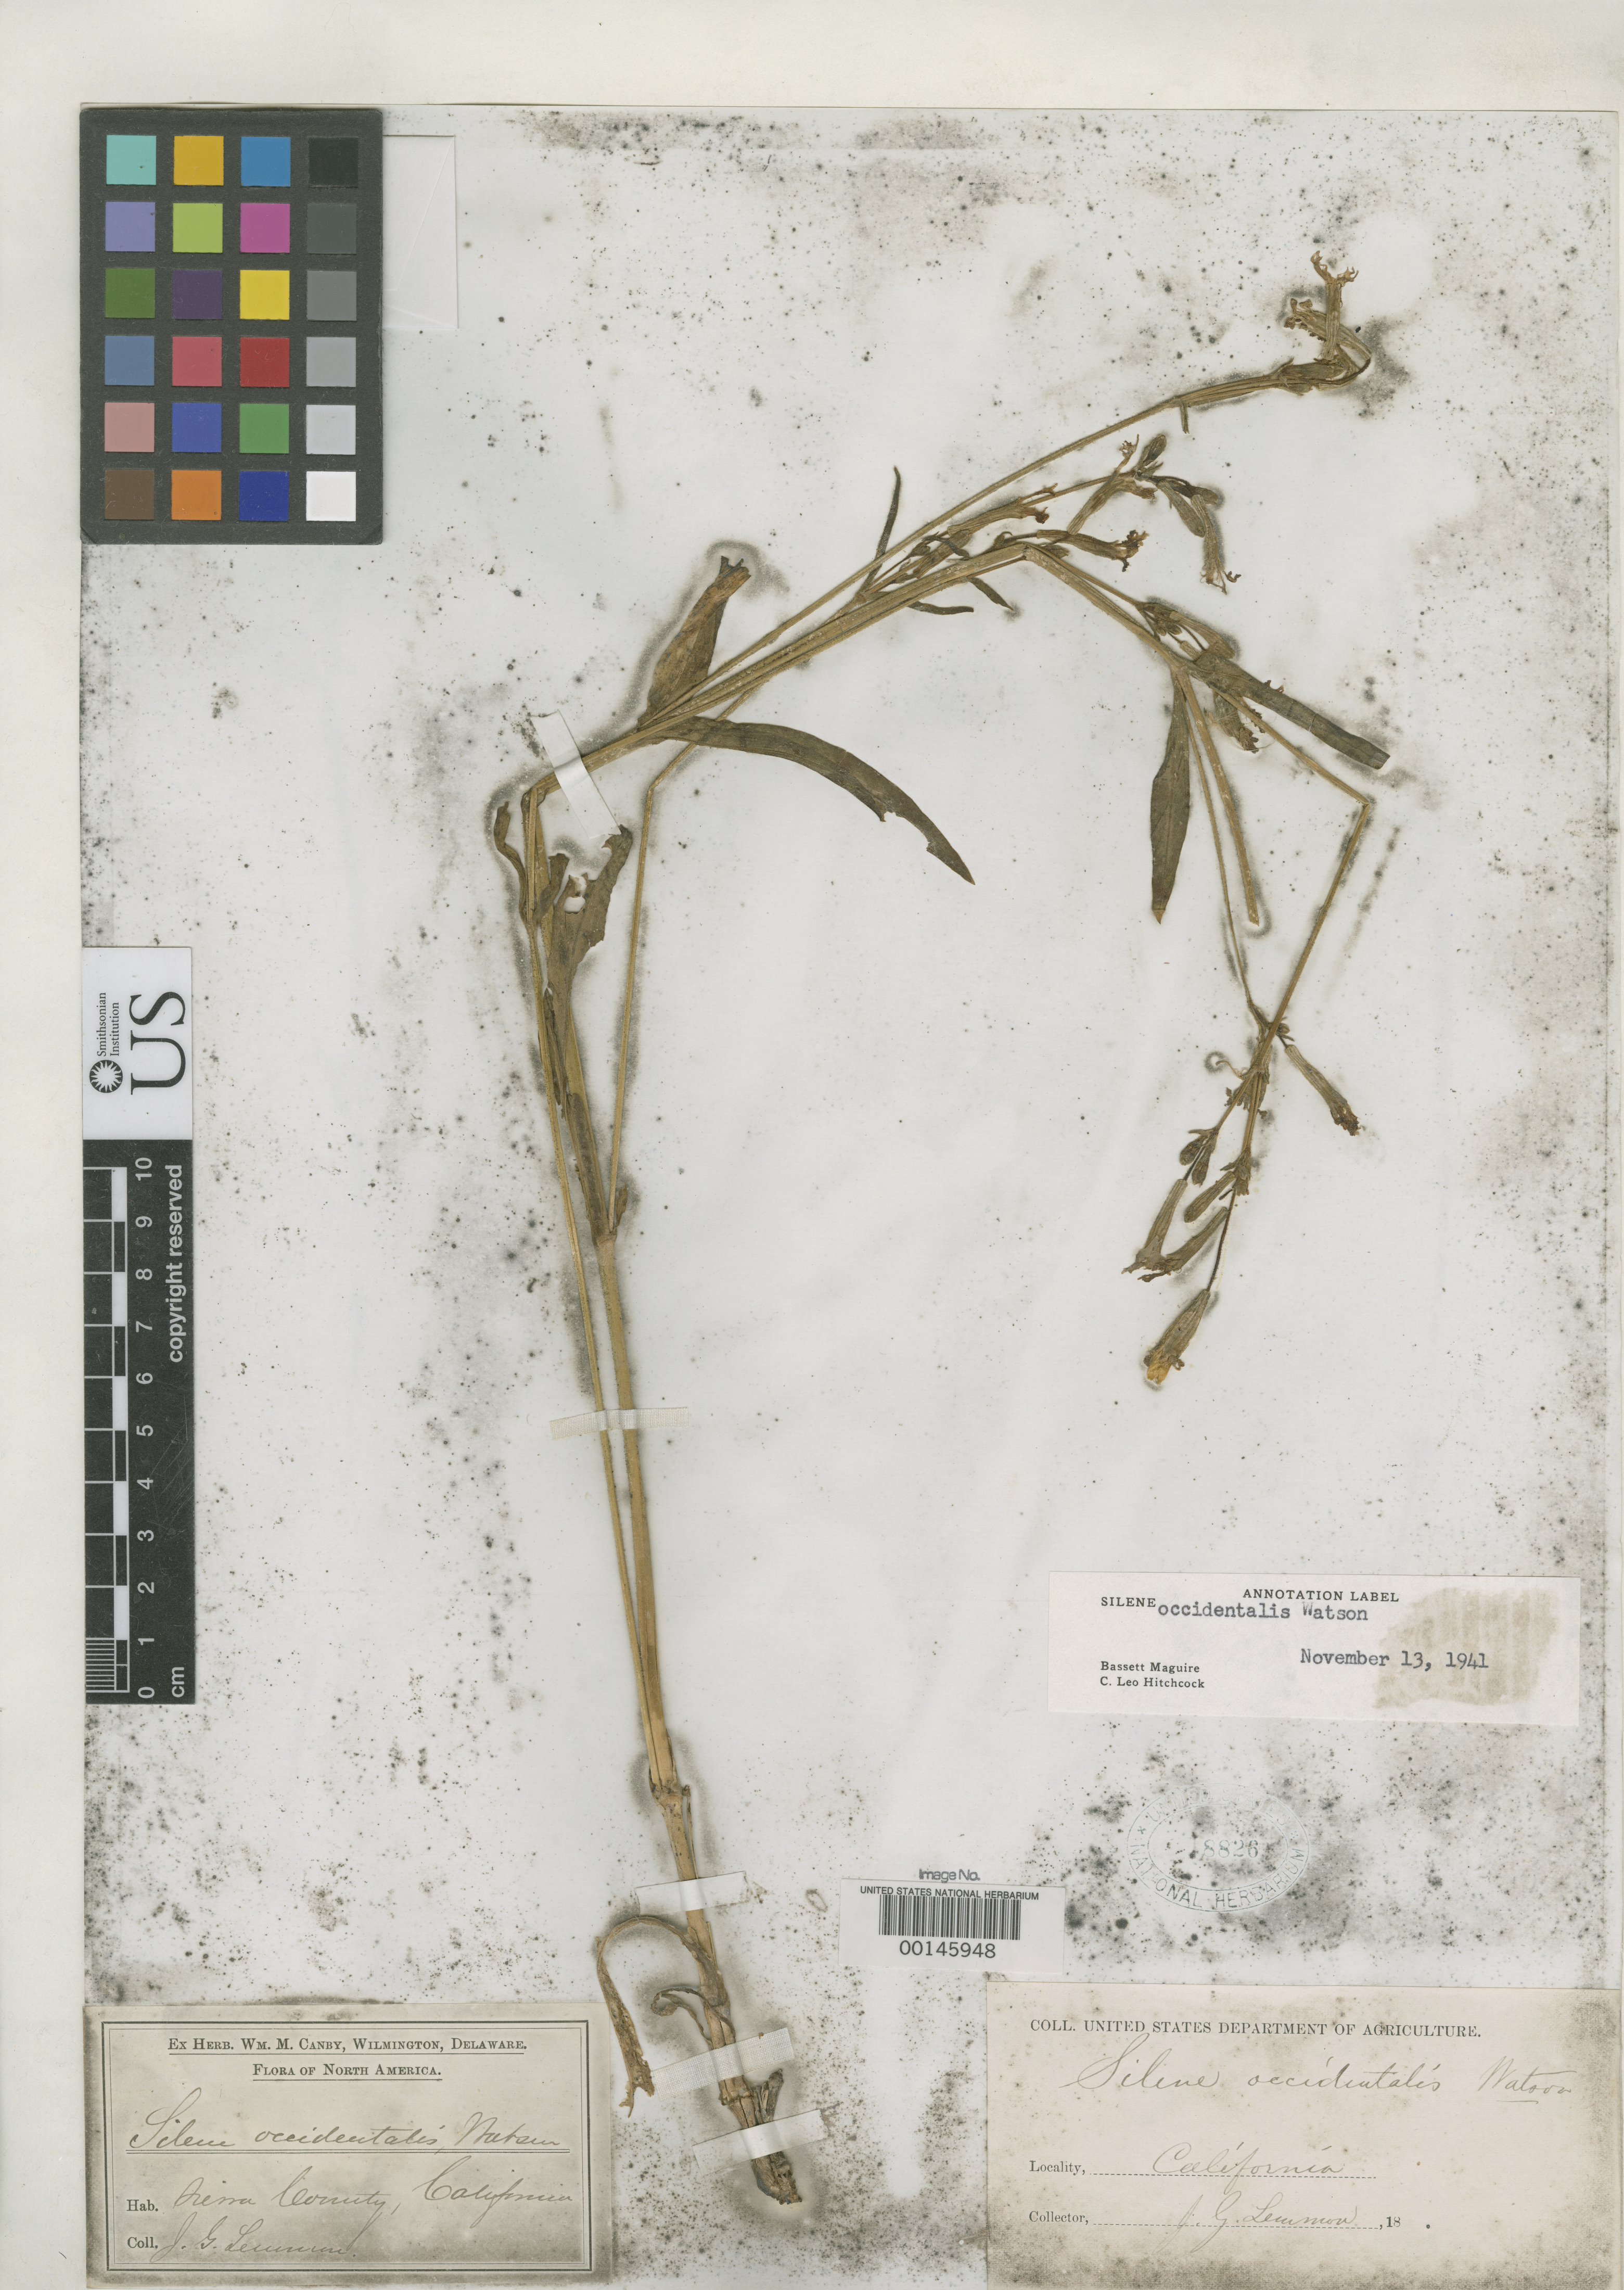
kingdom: Plantae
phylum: Tracheophyta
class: Magnoliopsida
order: Caryophyllales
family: Caryophyllaceae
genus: Silene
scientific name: Silene occidentalis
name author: S. Watson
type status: Type Collection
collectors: G. Lemmon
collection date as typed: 1874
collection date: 1874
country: United States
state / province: California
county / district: Sierra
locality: Sierra Valley.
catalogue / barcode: US 8826